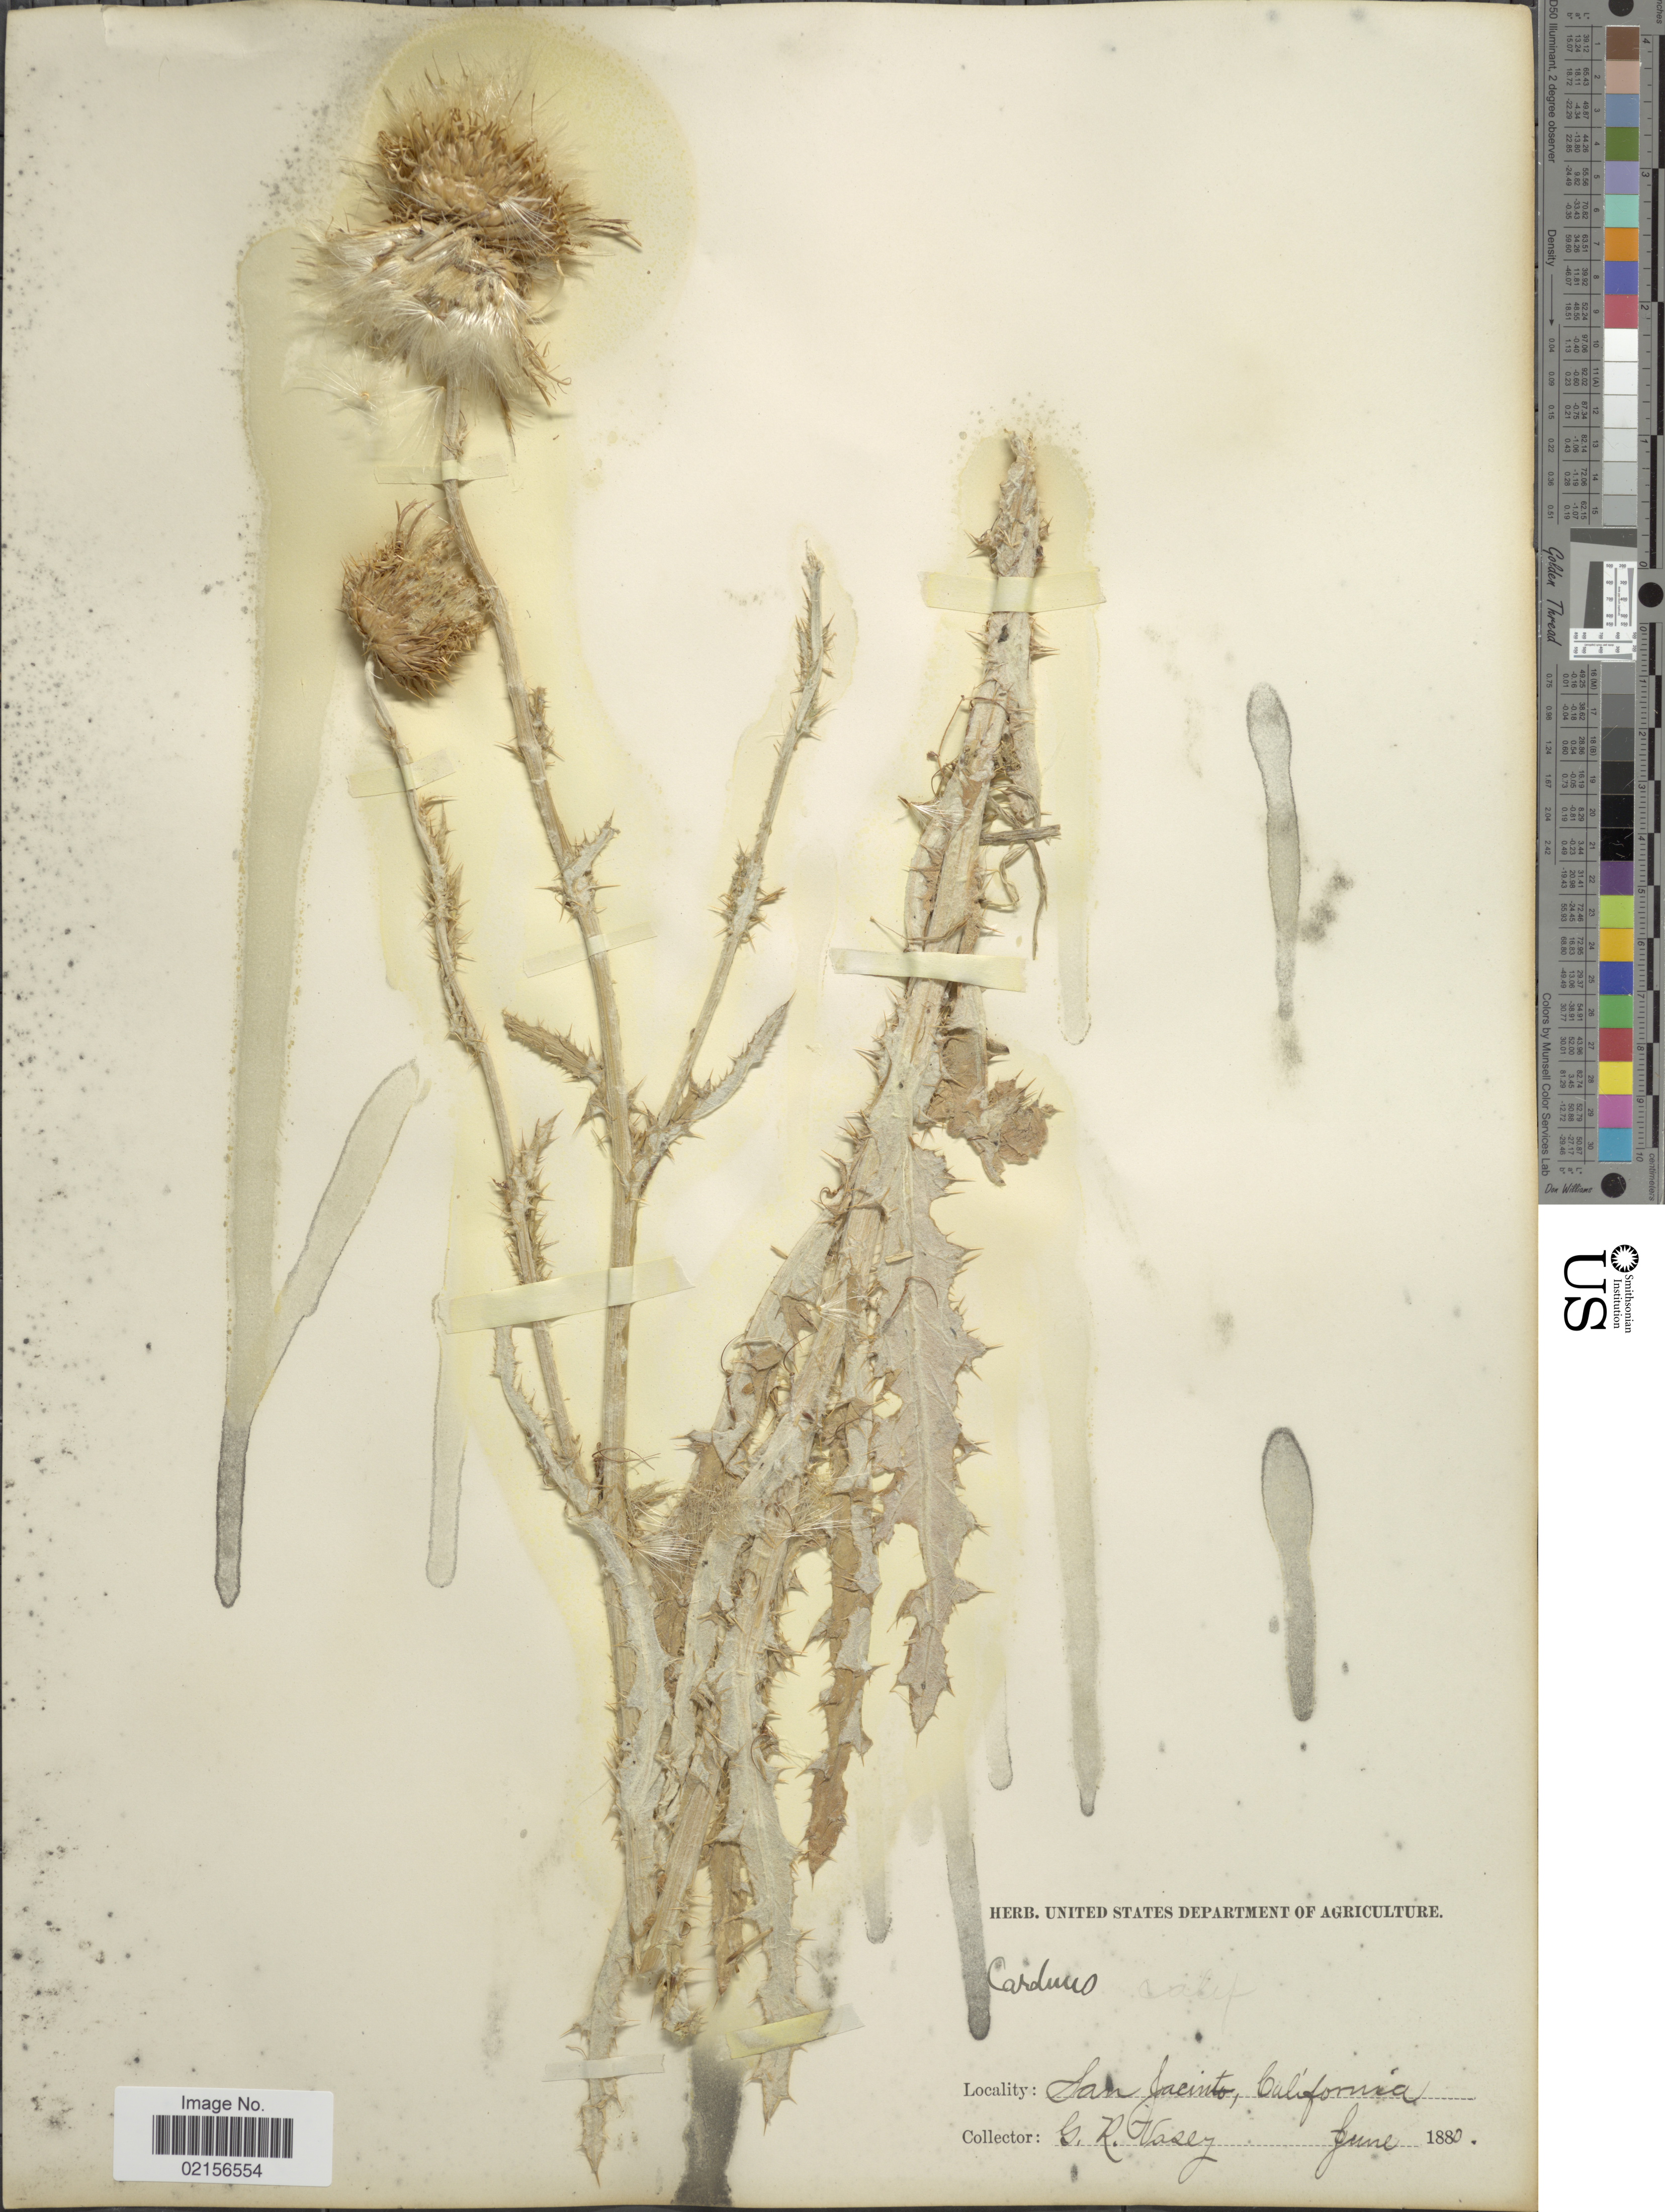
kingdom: Plantae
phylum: Tracheophyta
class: Magnoliopsida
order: Asterales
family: Asteraceae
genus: Cirsium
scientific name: Cirsium occidentale var. californicum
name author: (A. Gray) D.J. Keil & C.E. Turner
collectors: G. R. Vasey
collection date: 1880-06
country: United States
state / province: California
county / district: Riverside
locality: San Jacinto